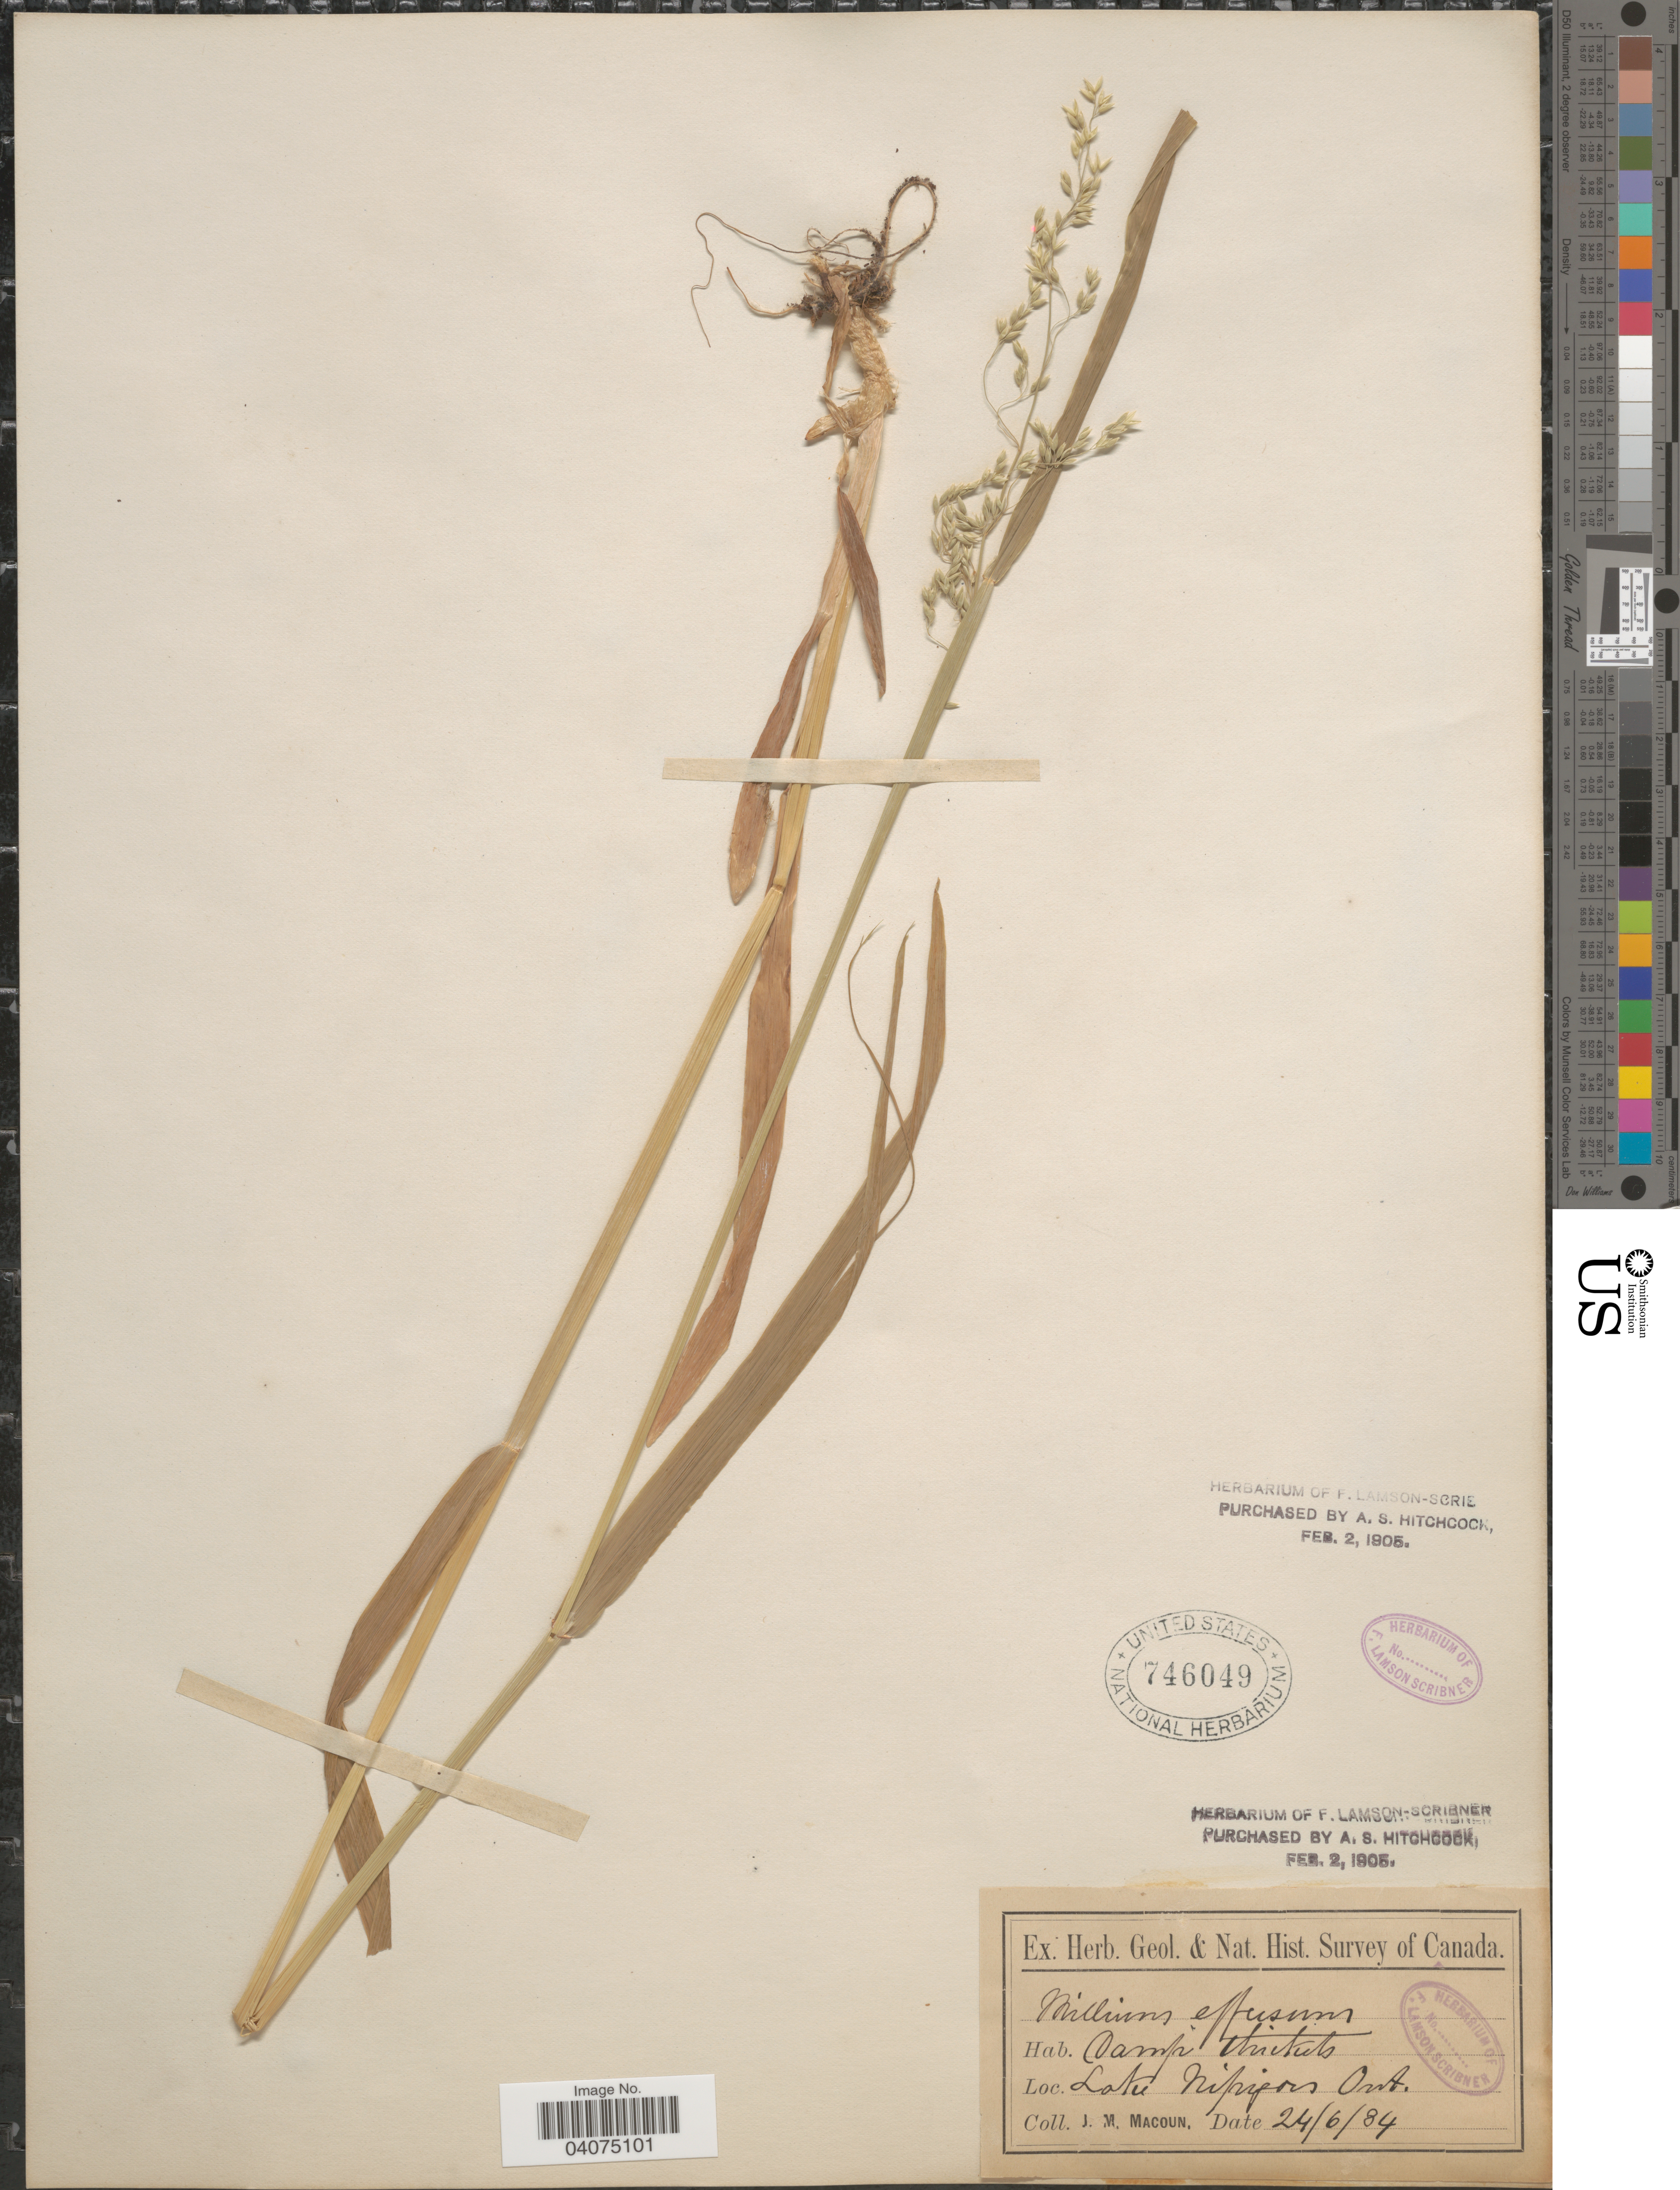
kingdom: Plantae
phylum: Tracheophyta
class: Liliopsida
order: Poales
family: Poaceae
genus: Milium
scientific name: Milium effusum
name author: L.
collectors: J. M. Macoun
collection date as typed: Transcribed d/m/y: 24/6/84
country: Canada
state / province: Ontario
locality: Geol. & Nat. Hist. Survey of Canada. Damp thickets. Lake Nipigon.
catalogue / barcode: US 746049